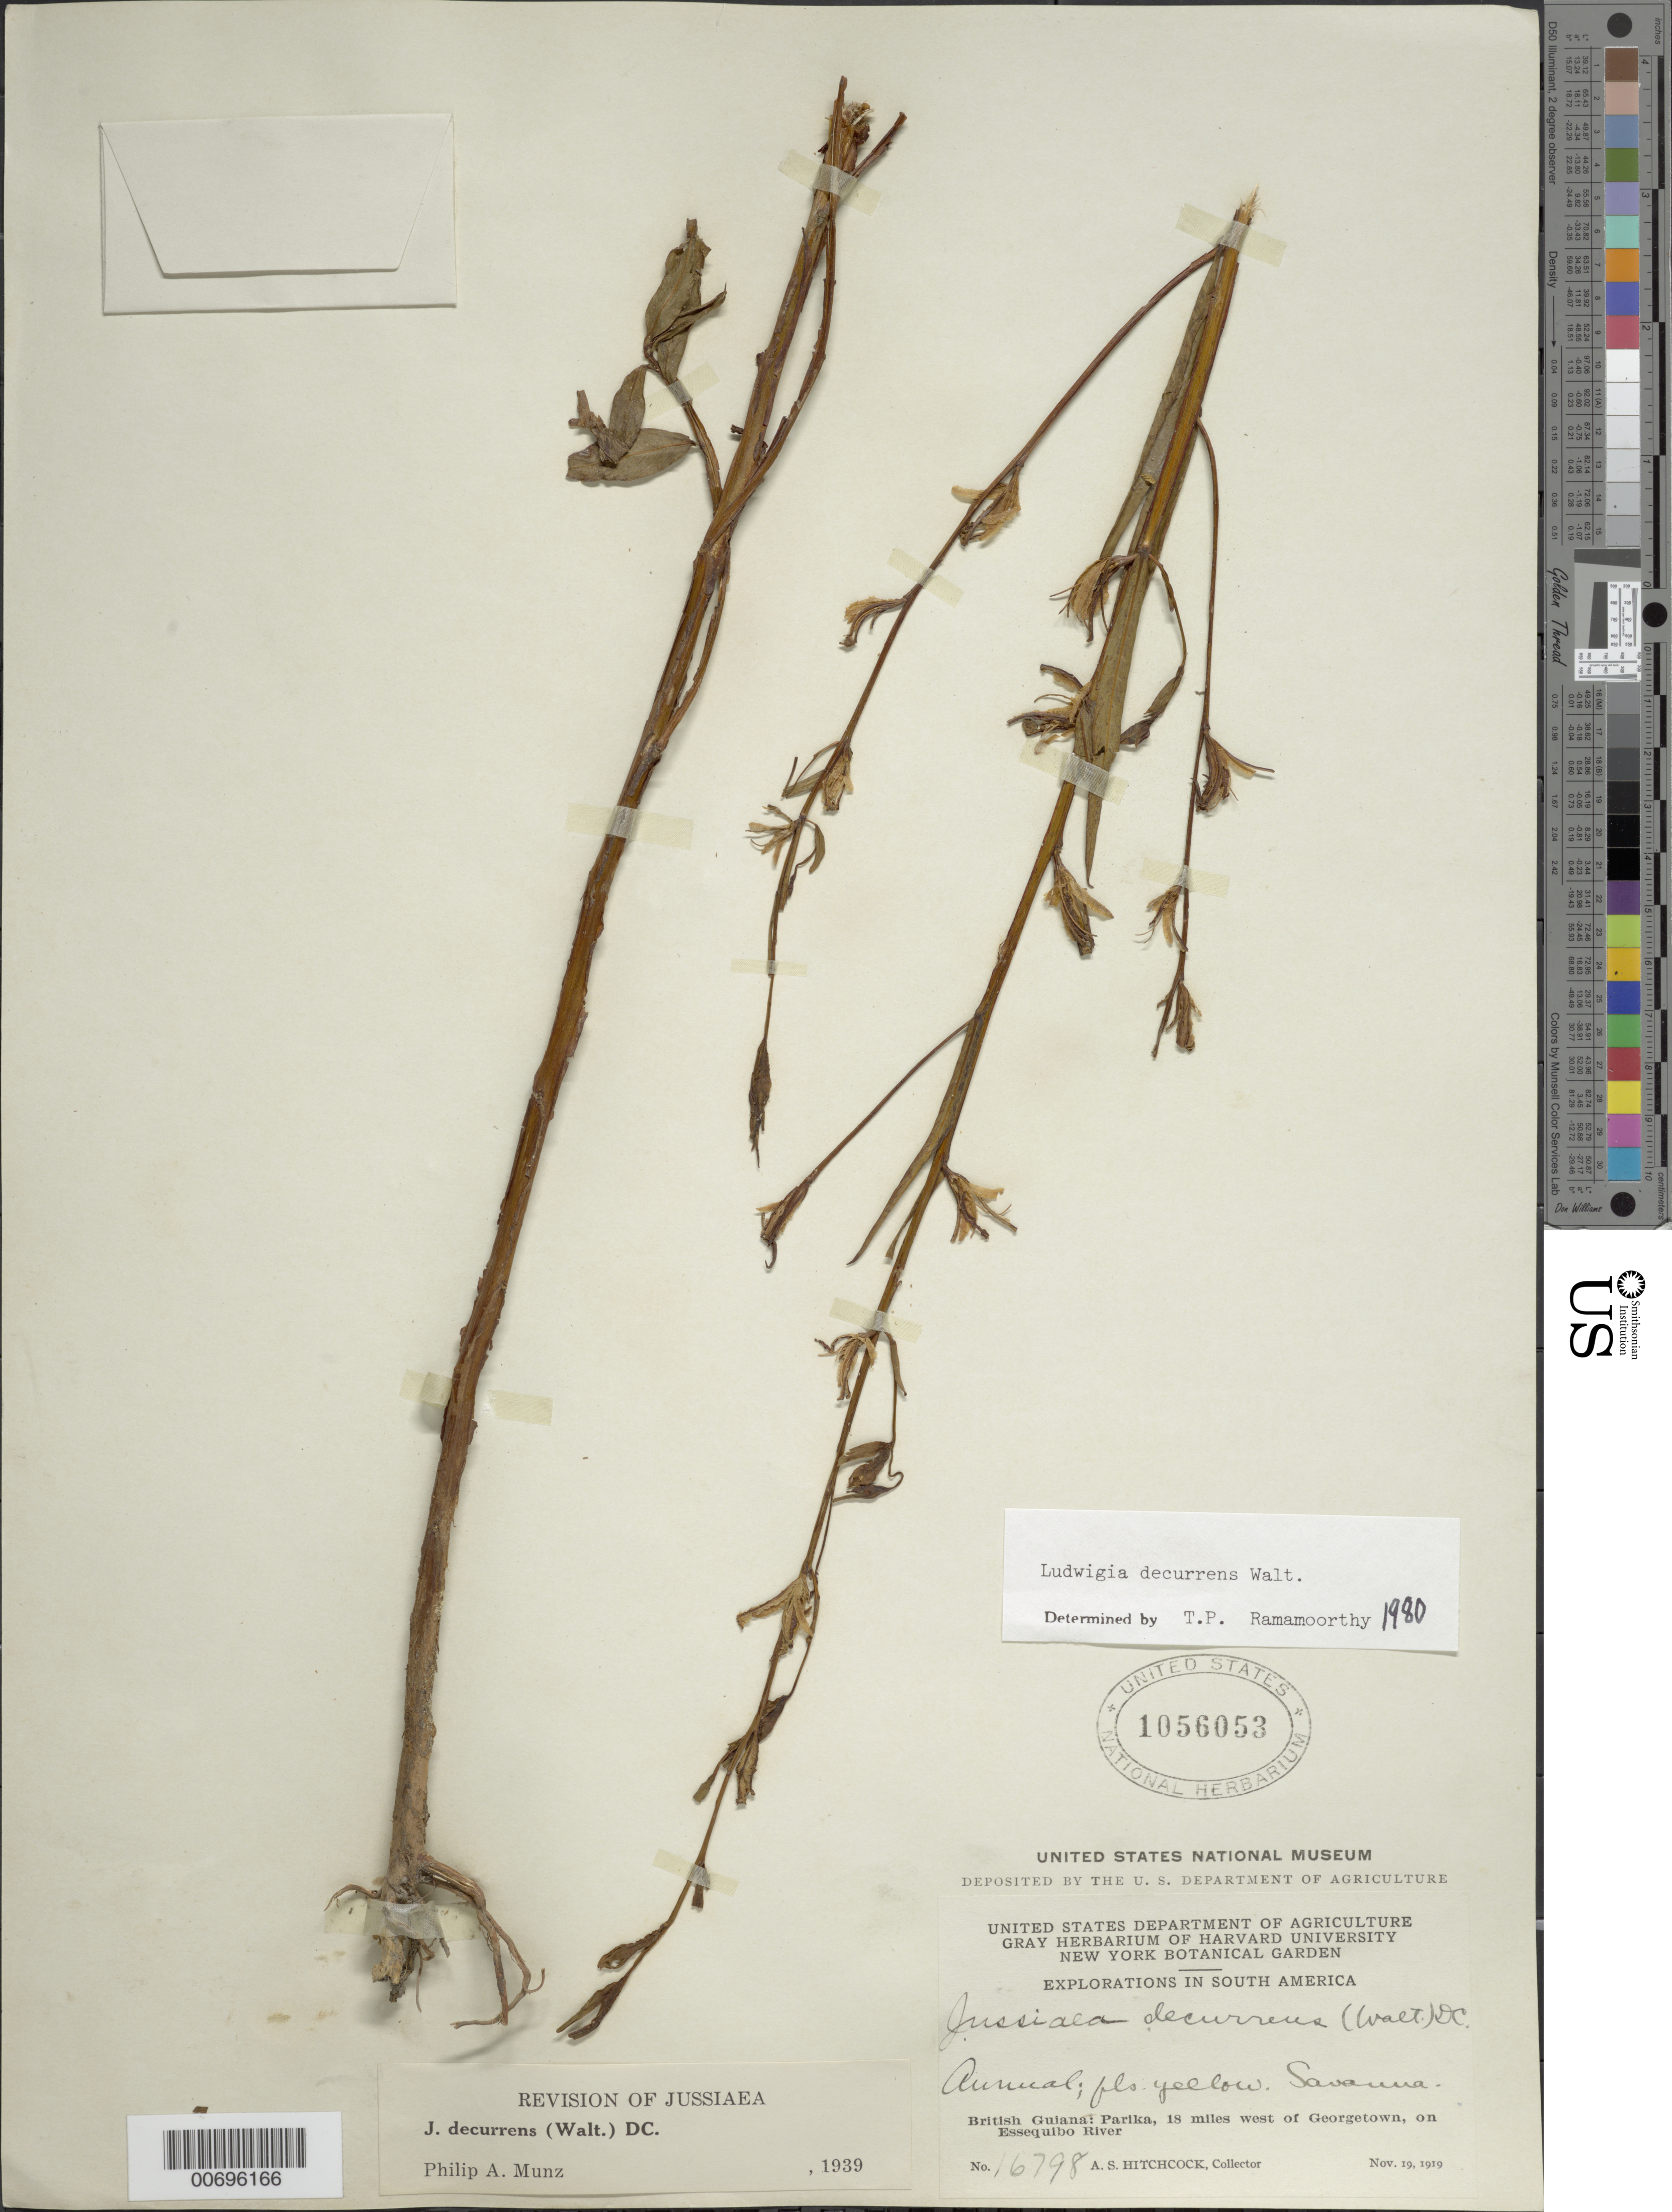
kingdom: Plantae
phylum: Tracheophyta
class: Magnoliopsida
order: Myrtales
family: Onagraceae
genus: Ludwigia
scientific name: Ludwigia decurrens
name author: Walter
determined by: Ramamoorthy, T. P.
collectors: A. S. Hitchcock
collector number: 16798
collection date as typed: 19-Nov-19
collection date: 1919-11-19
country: Guyana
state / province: Essequibo Isl-W. Demerara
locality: Parika, 18 mi. W of Georgetown, on Essequibo R.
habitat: Savanna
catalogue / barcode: US 1056053